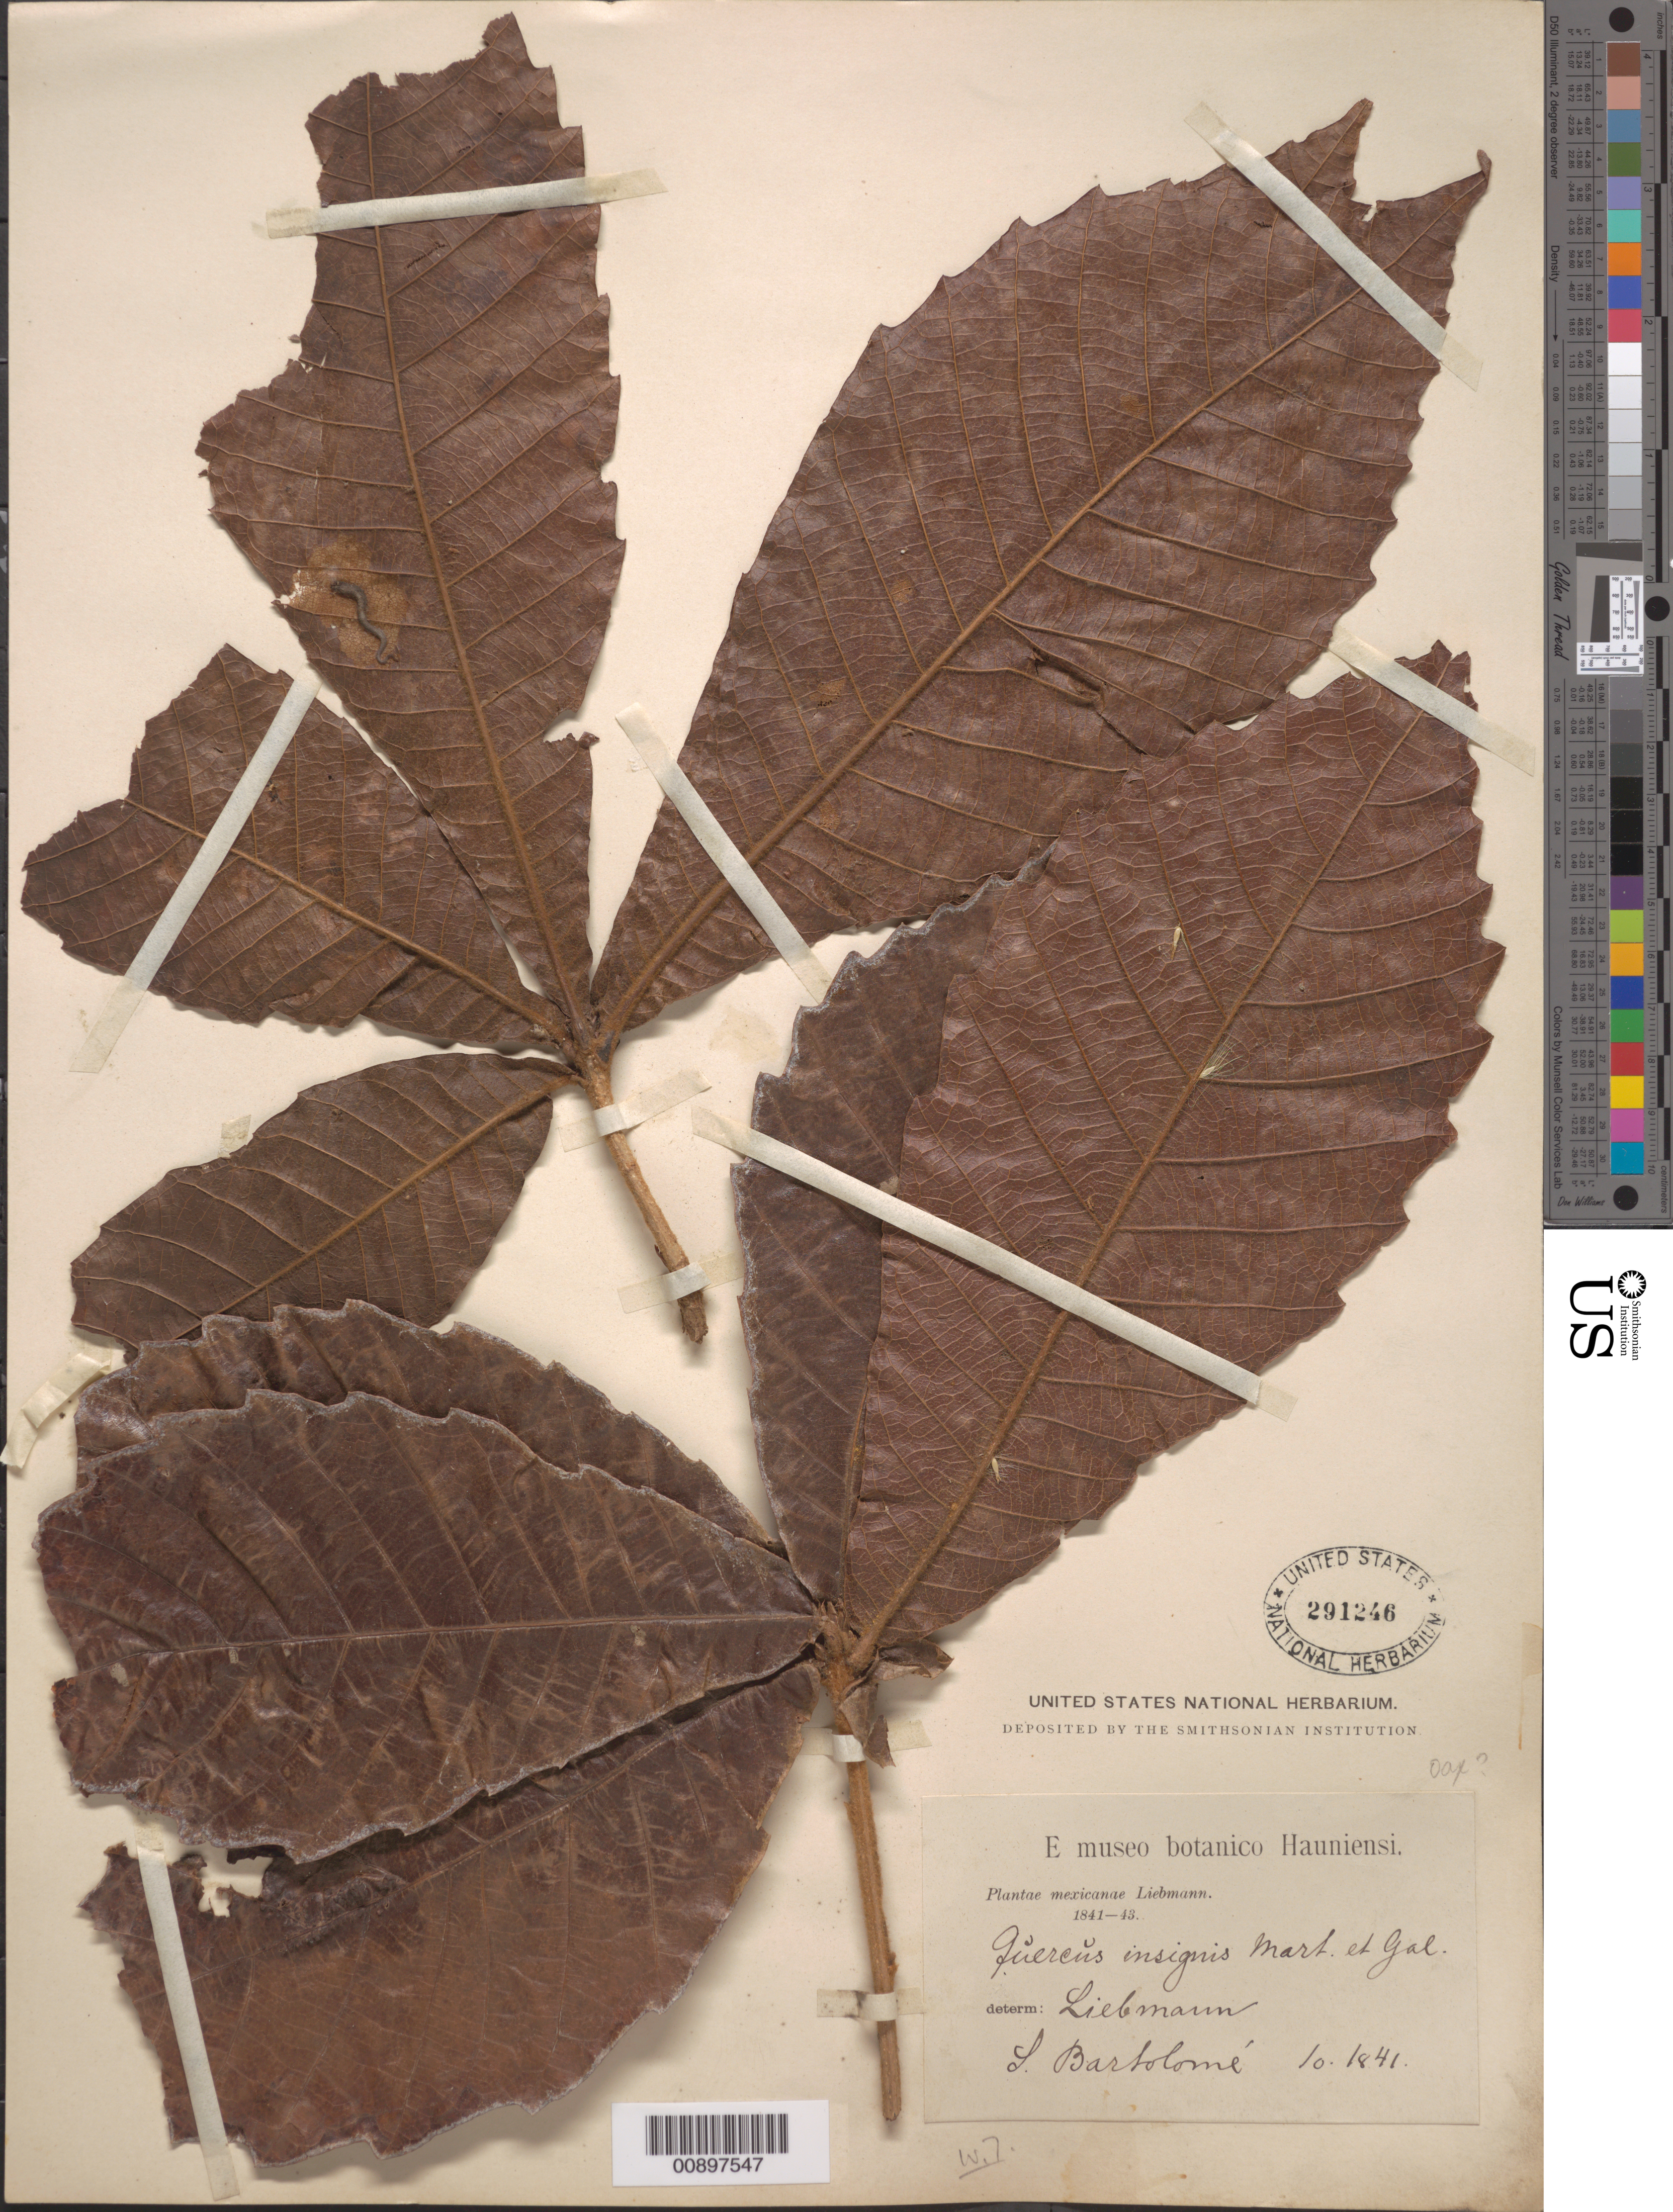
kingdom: Plantae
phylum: Tracheophyta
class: Magnoliopsida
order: Fagales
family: Fagaceae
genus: Quercus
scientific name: Quercus insignis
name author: M. Martens & Galeotti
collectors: F. M. Liebmann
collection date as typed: Oct 1841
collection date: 1841-10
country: Mexico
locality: S. Bartolomé.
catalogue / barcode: US 291246